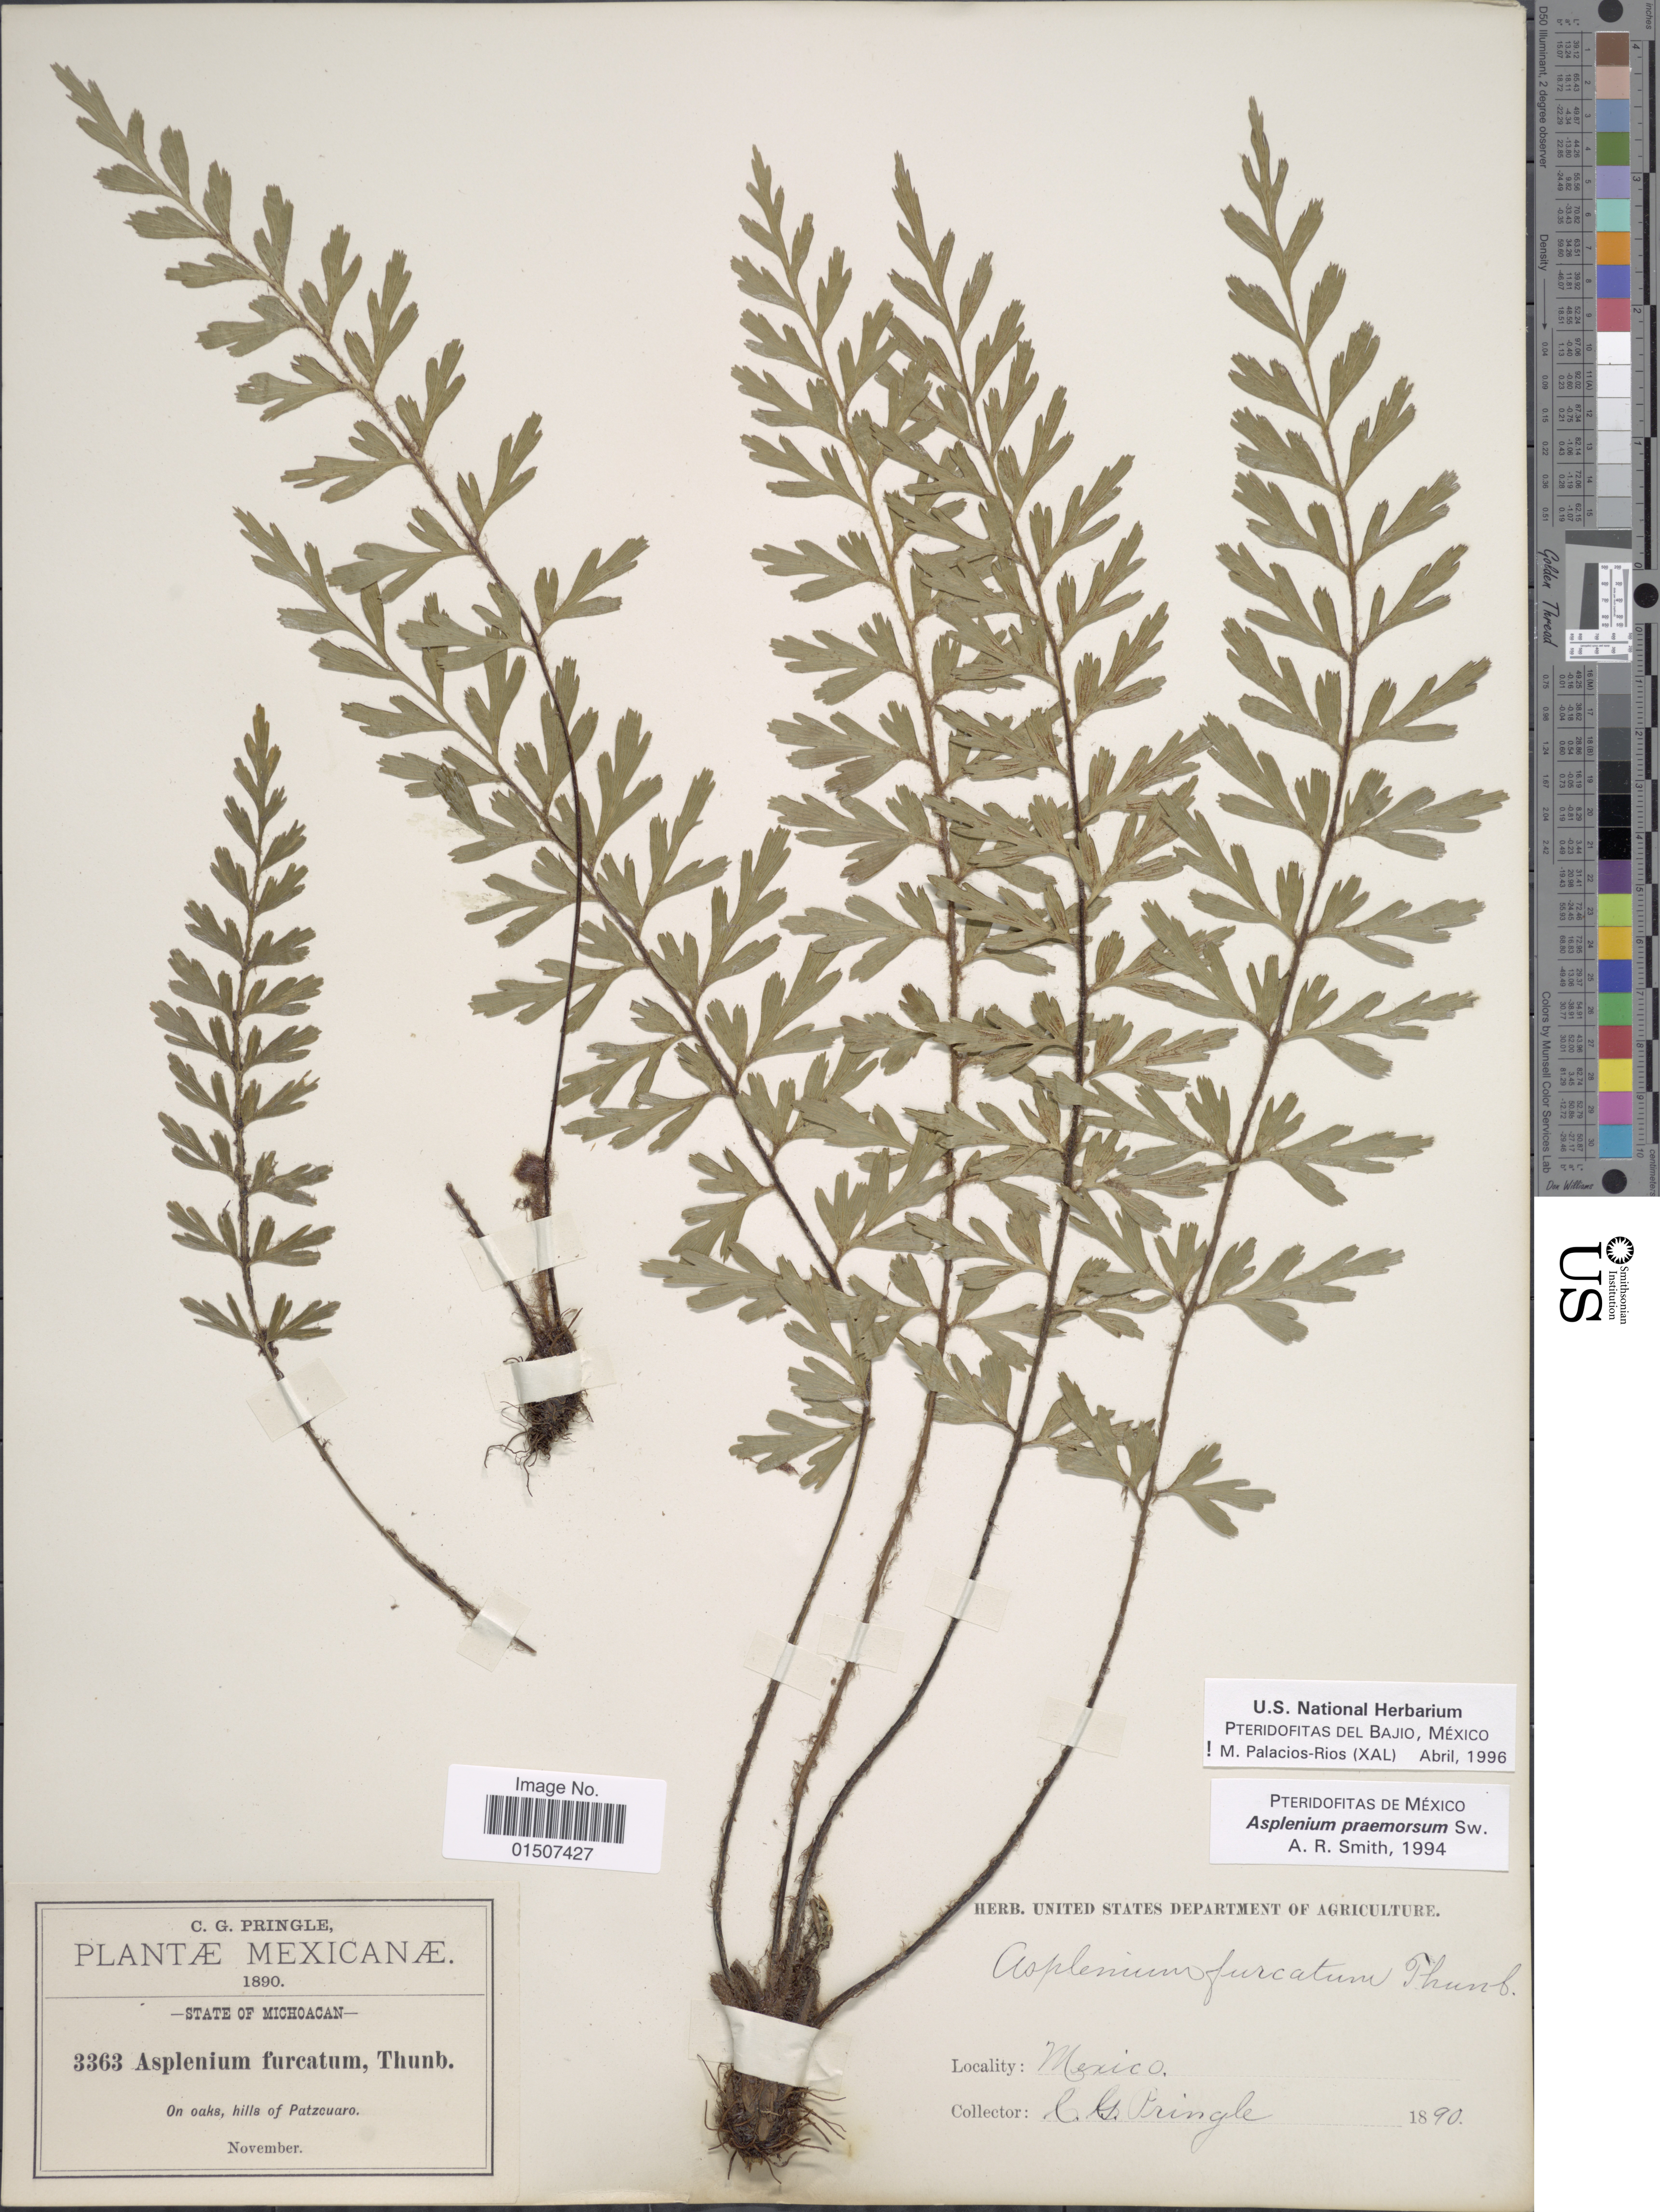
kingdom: Plantae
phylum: Tracheophyta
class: Polypodiopsida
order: Polypodiales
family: Aspleniaceae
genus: Asplenium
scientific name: Asplenium praemorsum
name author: Sw.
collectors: C. G. Pringle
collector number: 3363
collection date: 1890-11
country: Mexico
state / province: Michoacán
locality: On oaks, hills of Patzcuaro